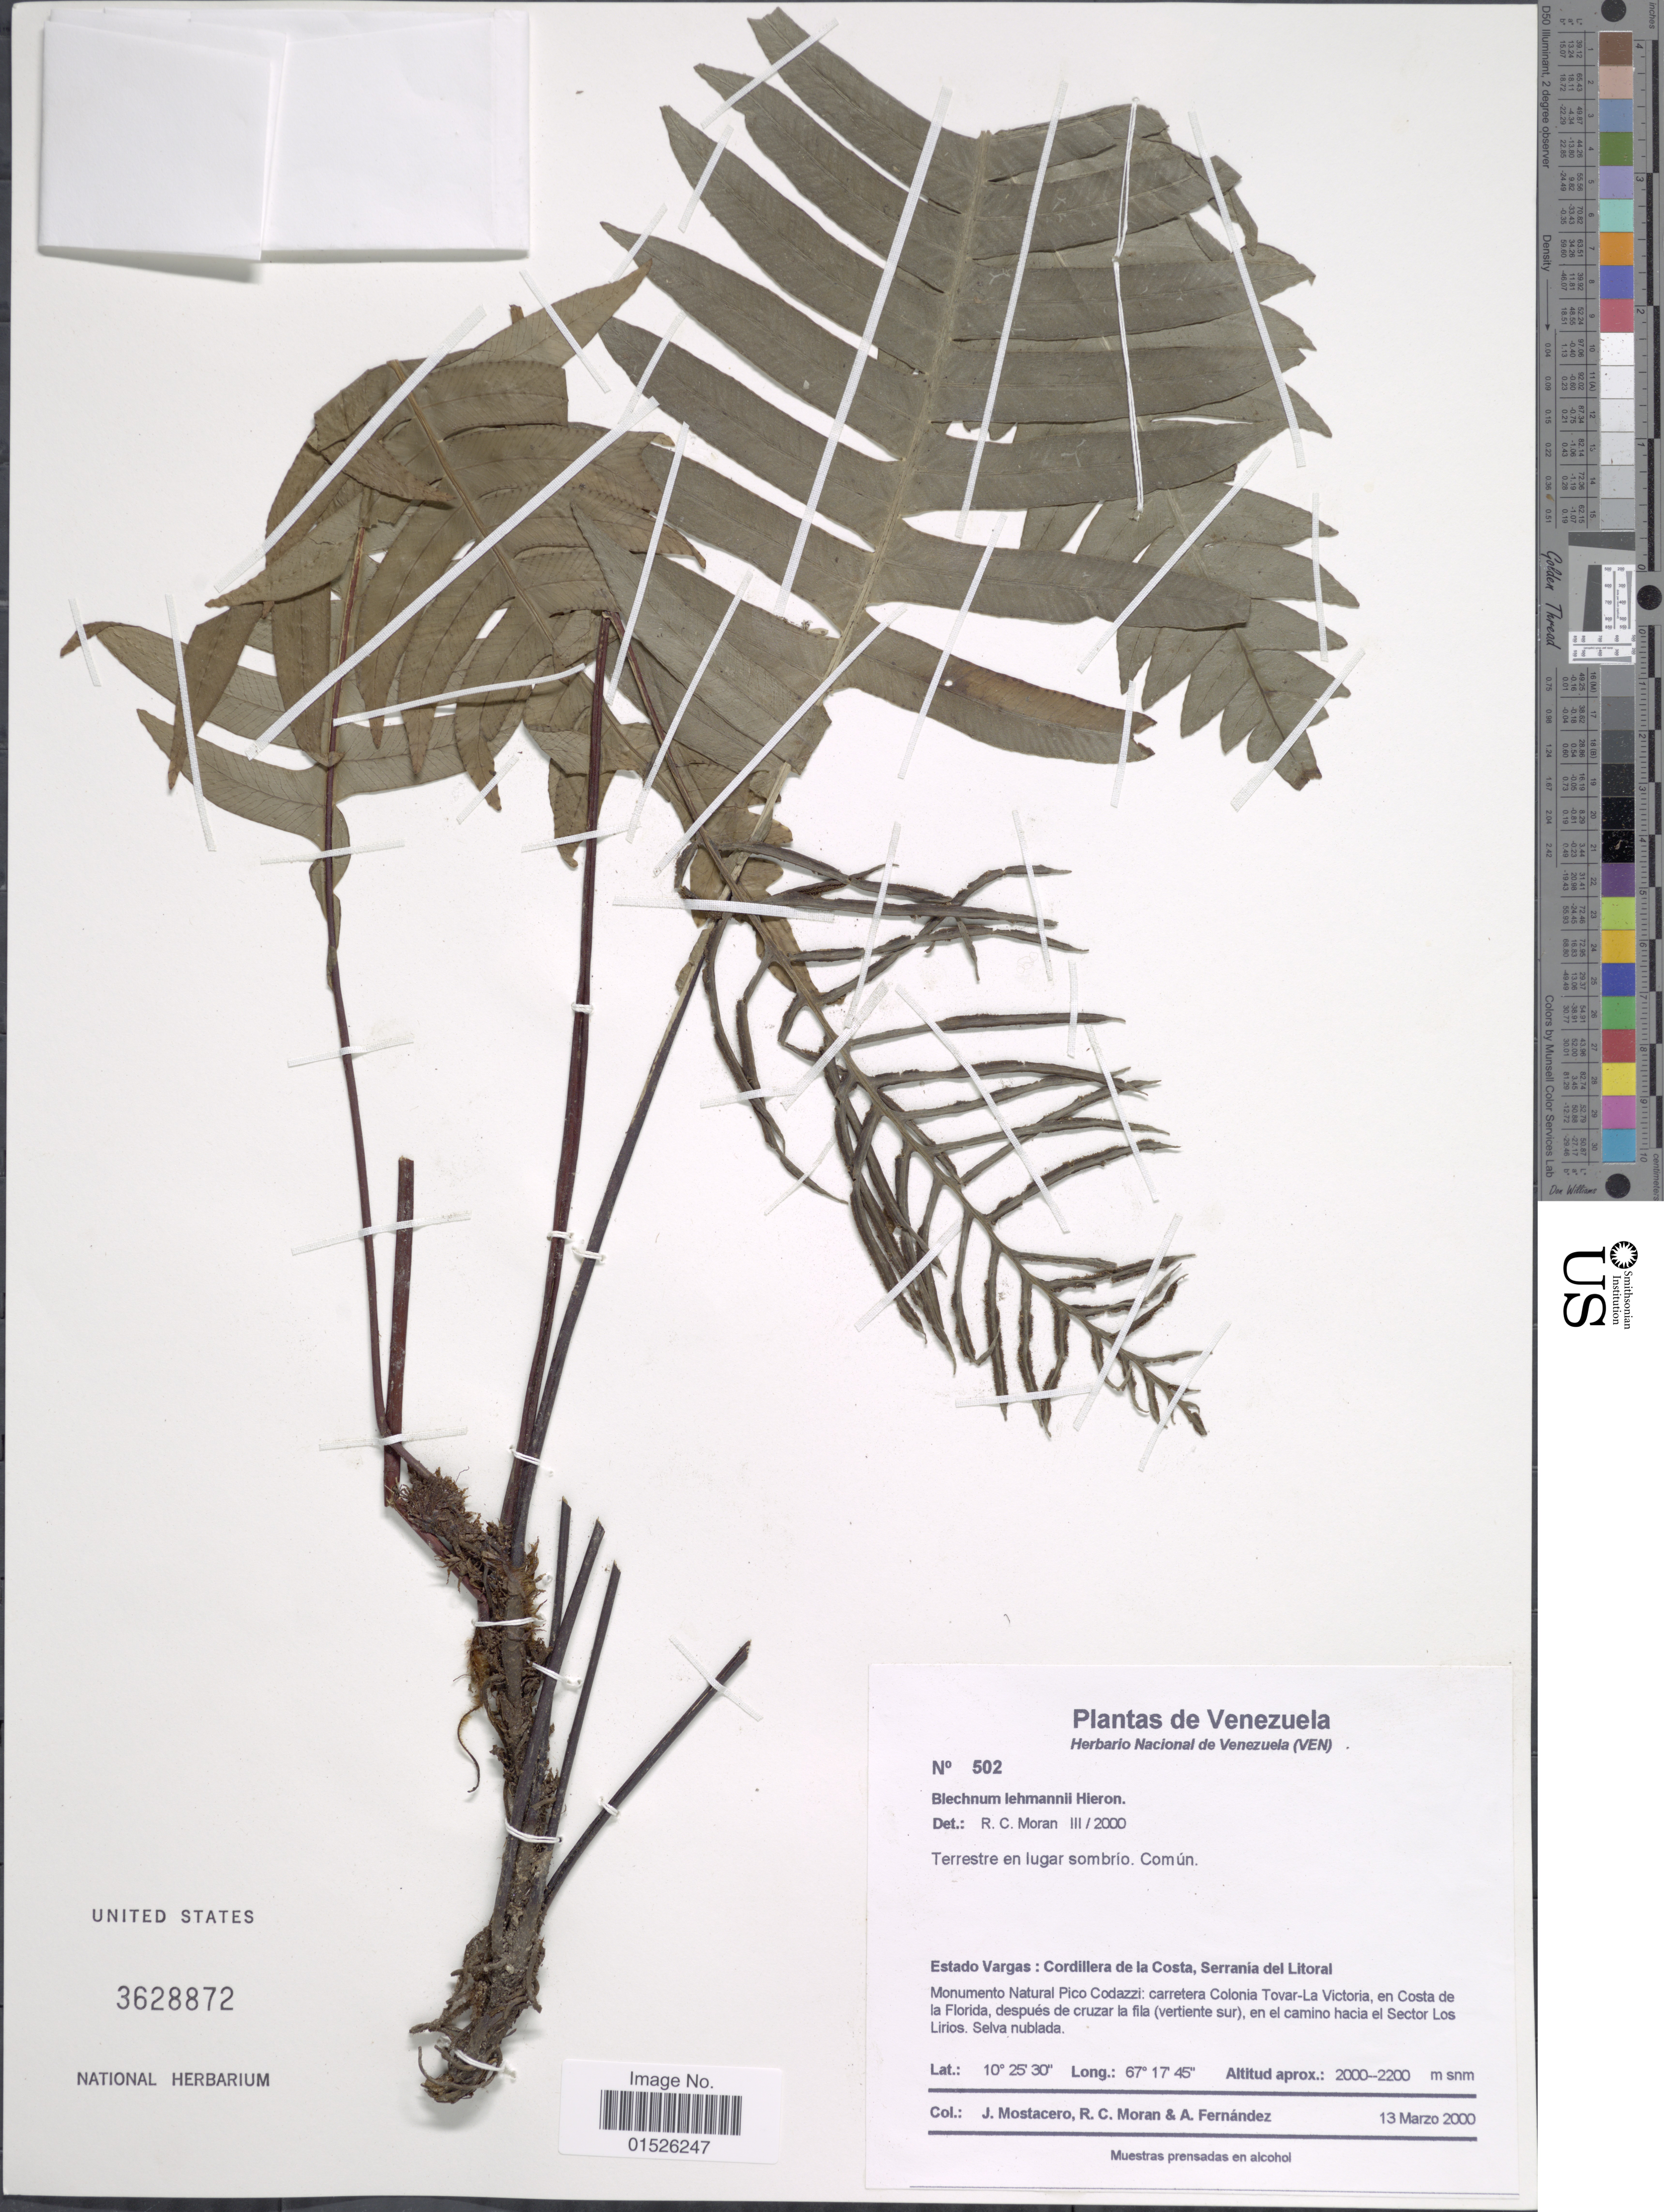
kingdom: Plantae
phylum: Tracheophyta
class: Polypodiopsida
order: Polypodiales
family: Blechnaceae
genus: Blechnum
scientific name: Blechnum lehmannii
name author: Hieron.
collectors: J. Mostacero, R. C. Moran & A. Fernandez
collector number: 502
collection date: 2000-03-13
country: Venezuela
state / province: Vargas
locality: Venezuela, Estado Vargas: Cordillera de la Costa, Serrania del Litoral. Monumento Natural Pico Codazzi: Carretera Colonia Tovar-La Victoria, en Costa de la Florida, despues de cruzar la fila (vertiente sur), en el caminho hacia el Sector Los Lirios.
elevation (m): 2000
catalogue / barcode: US 3628872